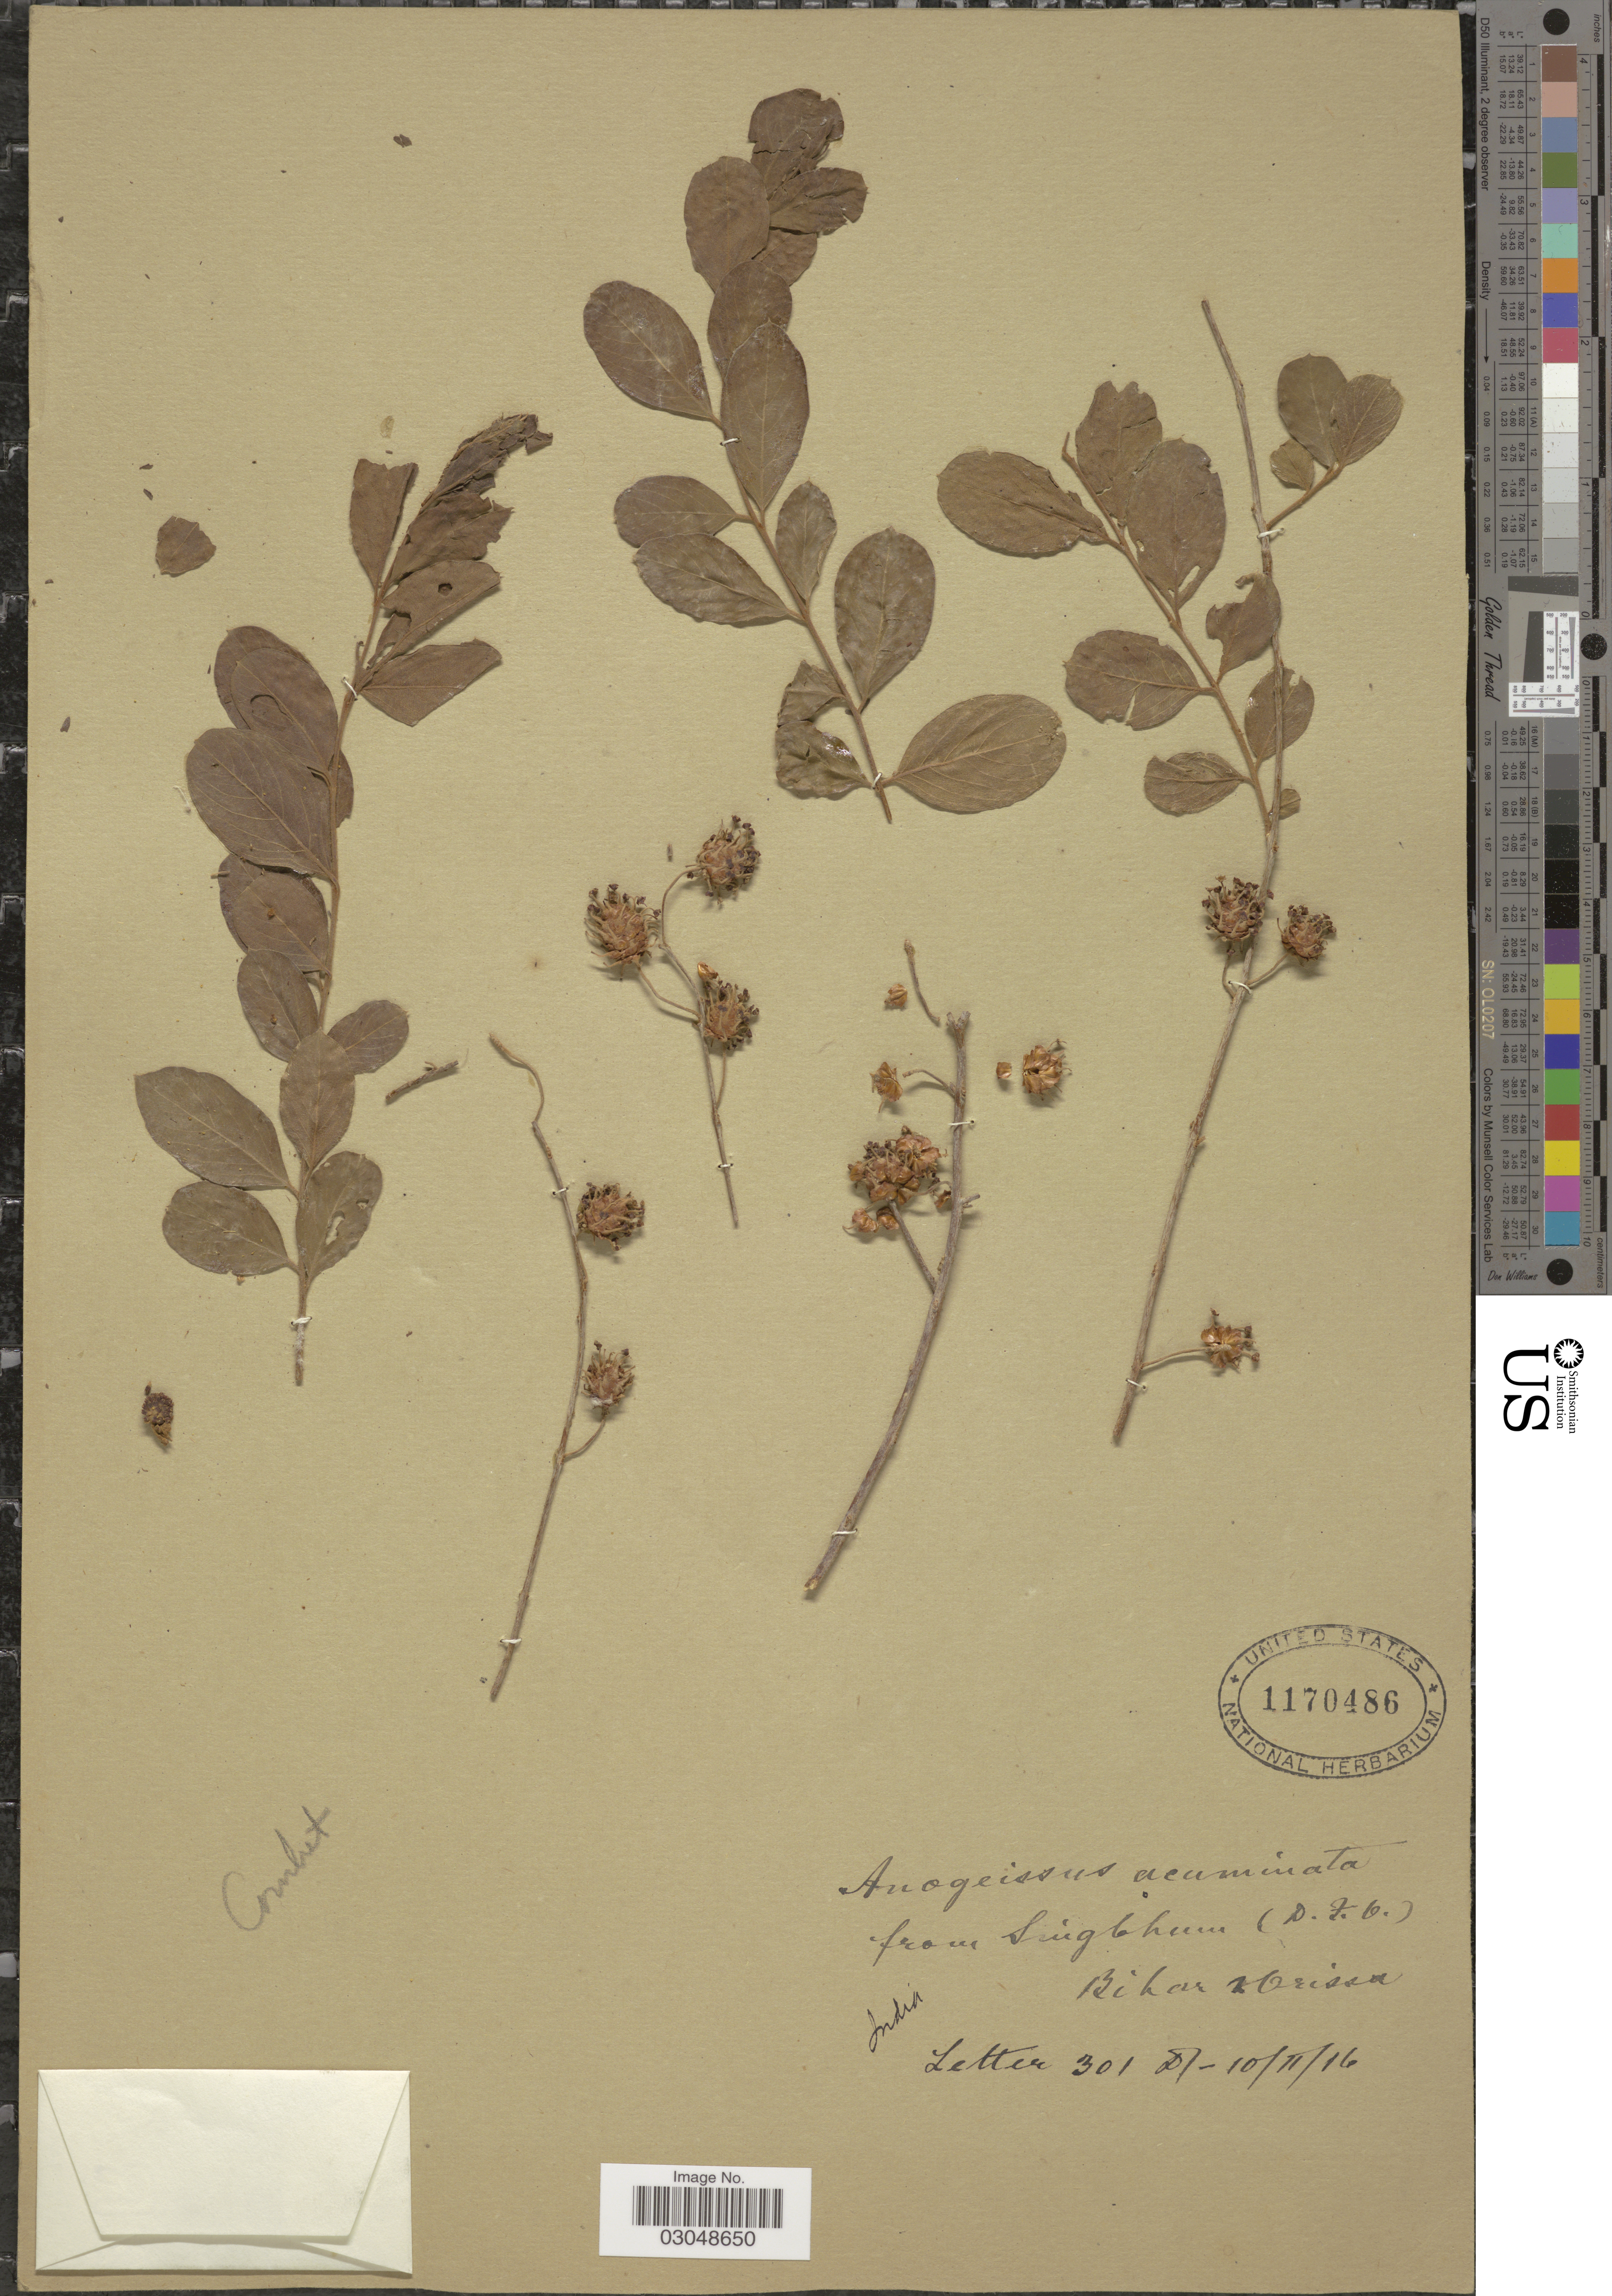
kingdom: Plantae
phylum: Tracheophyta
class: Magnoliopsida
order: Myrtales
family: Combretaceae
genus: Anogeissus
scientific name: Anogeissus acuminata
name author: Wall.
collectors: Letter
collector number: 301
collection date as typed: Transcribed d/m/y: 10/11/16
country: India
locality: Bihar Orissa.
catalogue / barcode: US 1170486